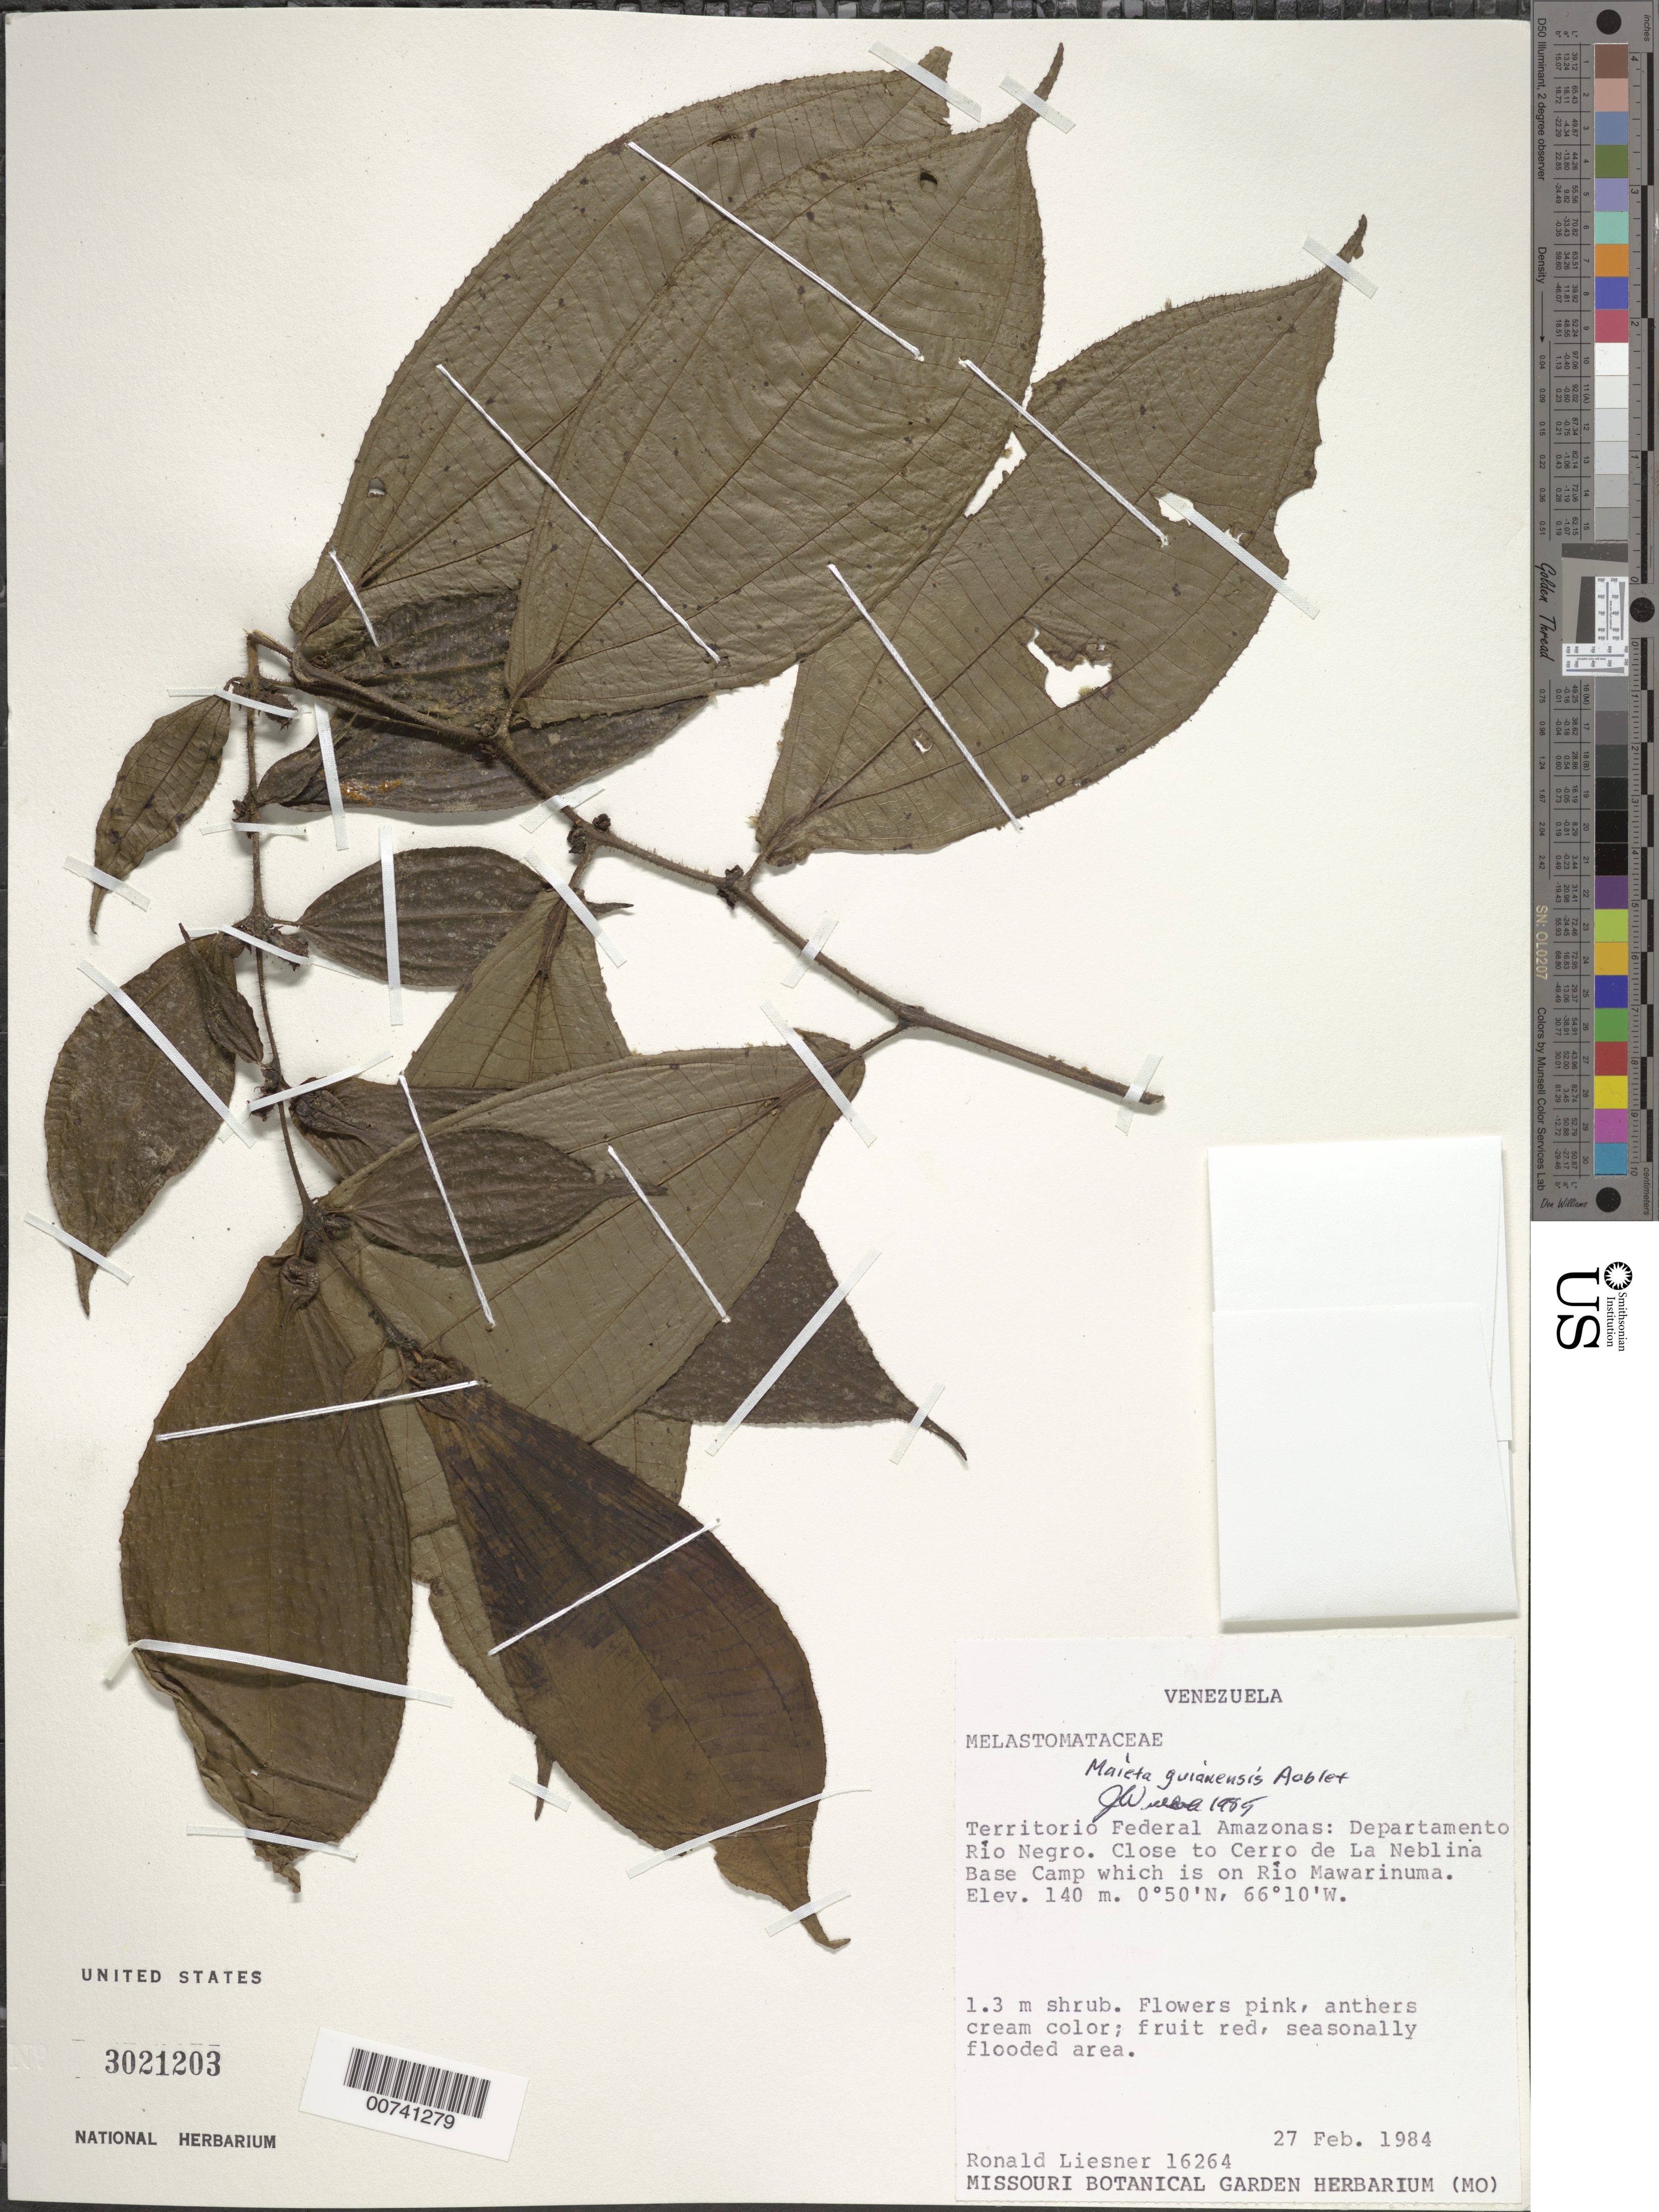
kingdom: Plantae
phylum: Tracheophyta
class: Magnoliopsida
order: Myrtales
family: Melastomataceae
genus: Maieta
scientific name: Maieta guianensis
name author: Aubl.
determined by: Wurdack, John J., (US), US (UNITED STATES)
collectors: R. L. Liesner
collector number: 16264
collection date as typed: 27-Feb-84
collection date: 1984-02-27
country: Venezuela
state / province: Amazonas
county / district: Río Negro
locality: Cerro de La Neblina Base Camp, close to, on Río Mawarinuma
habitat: Seasonally flooded area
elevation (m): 140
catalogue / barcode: US 3021203